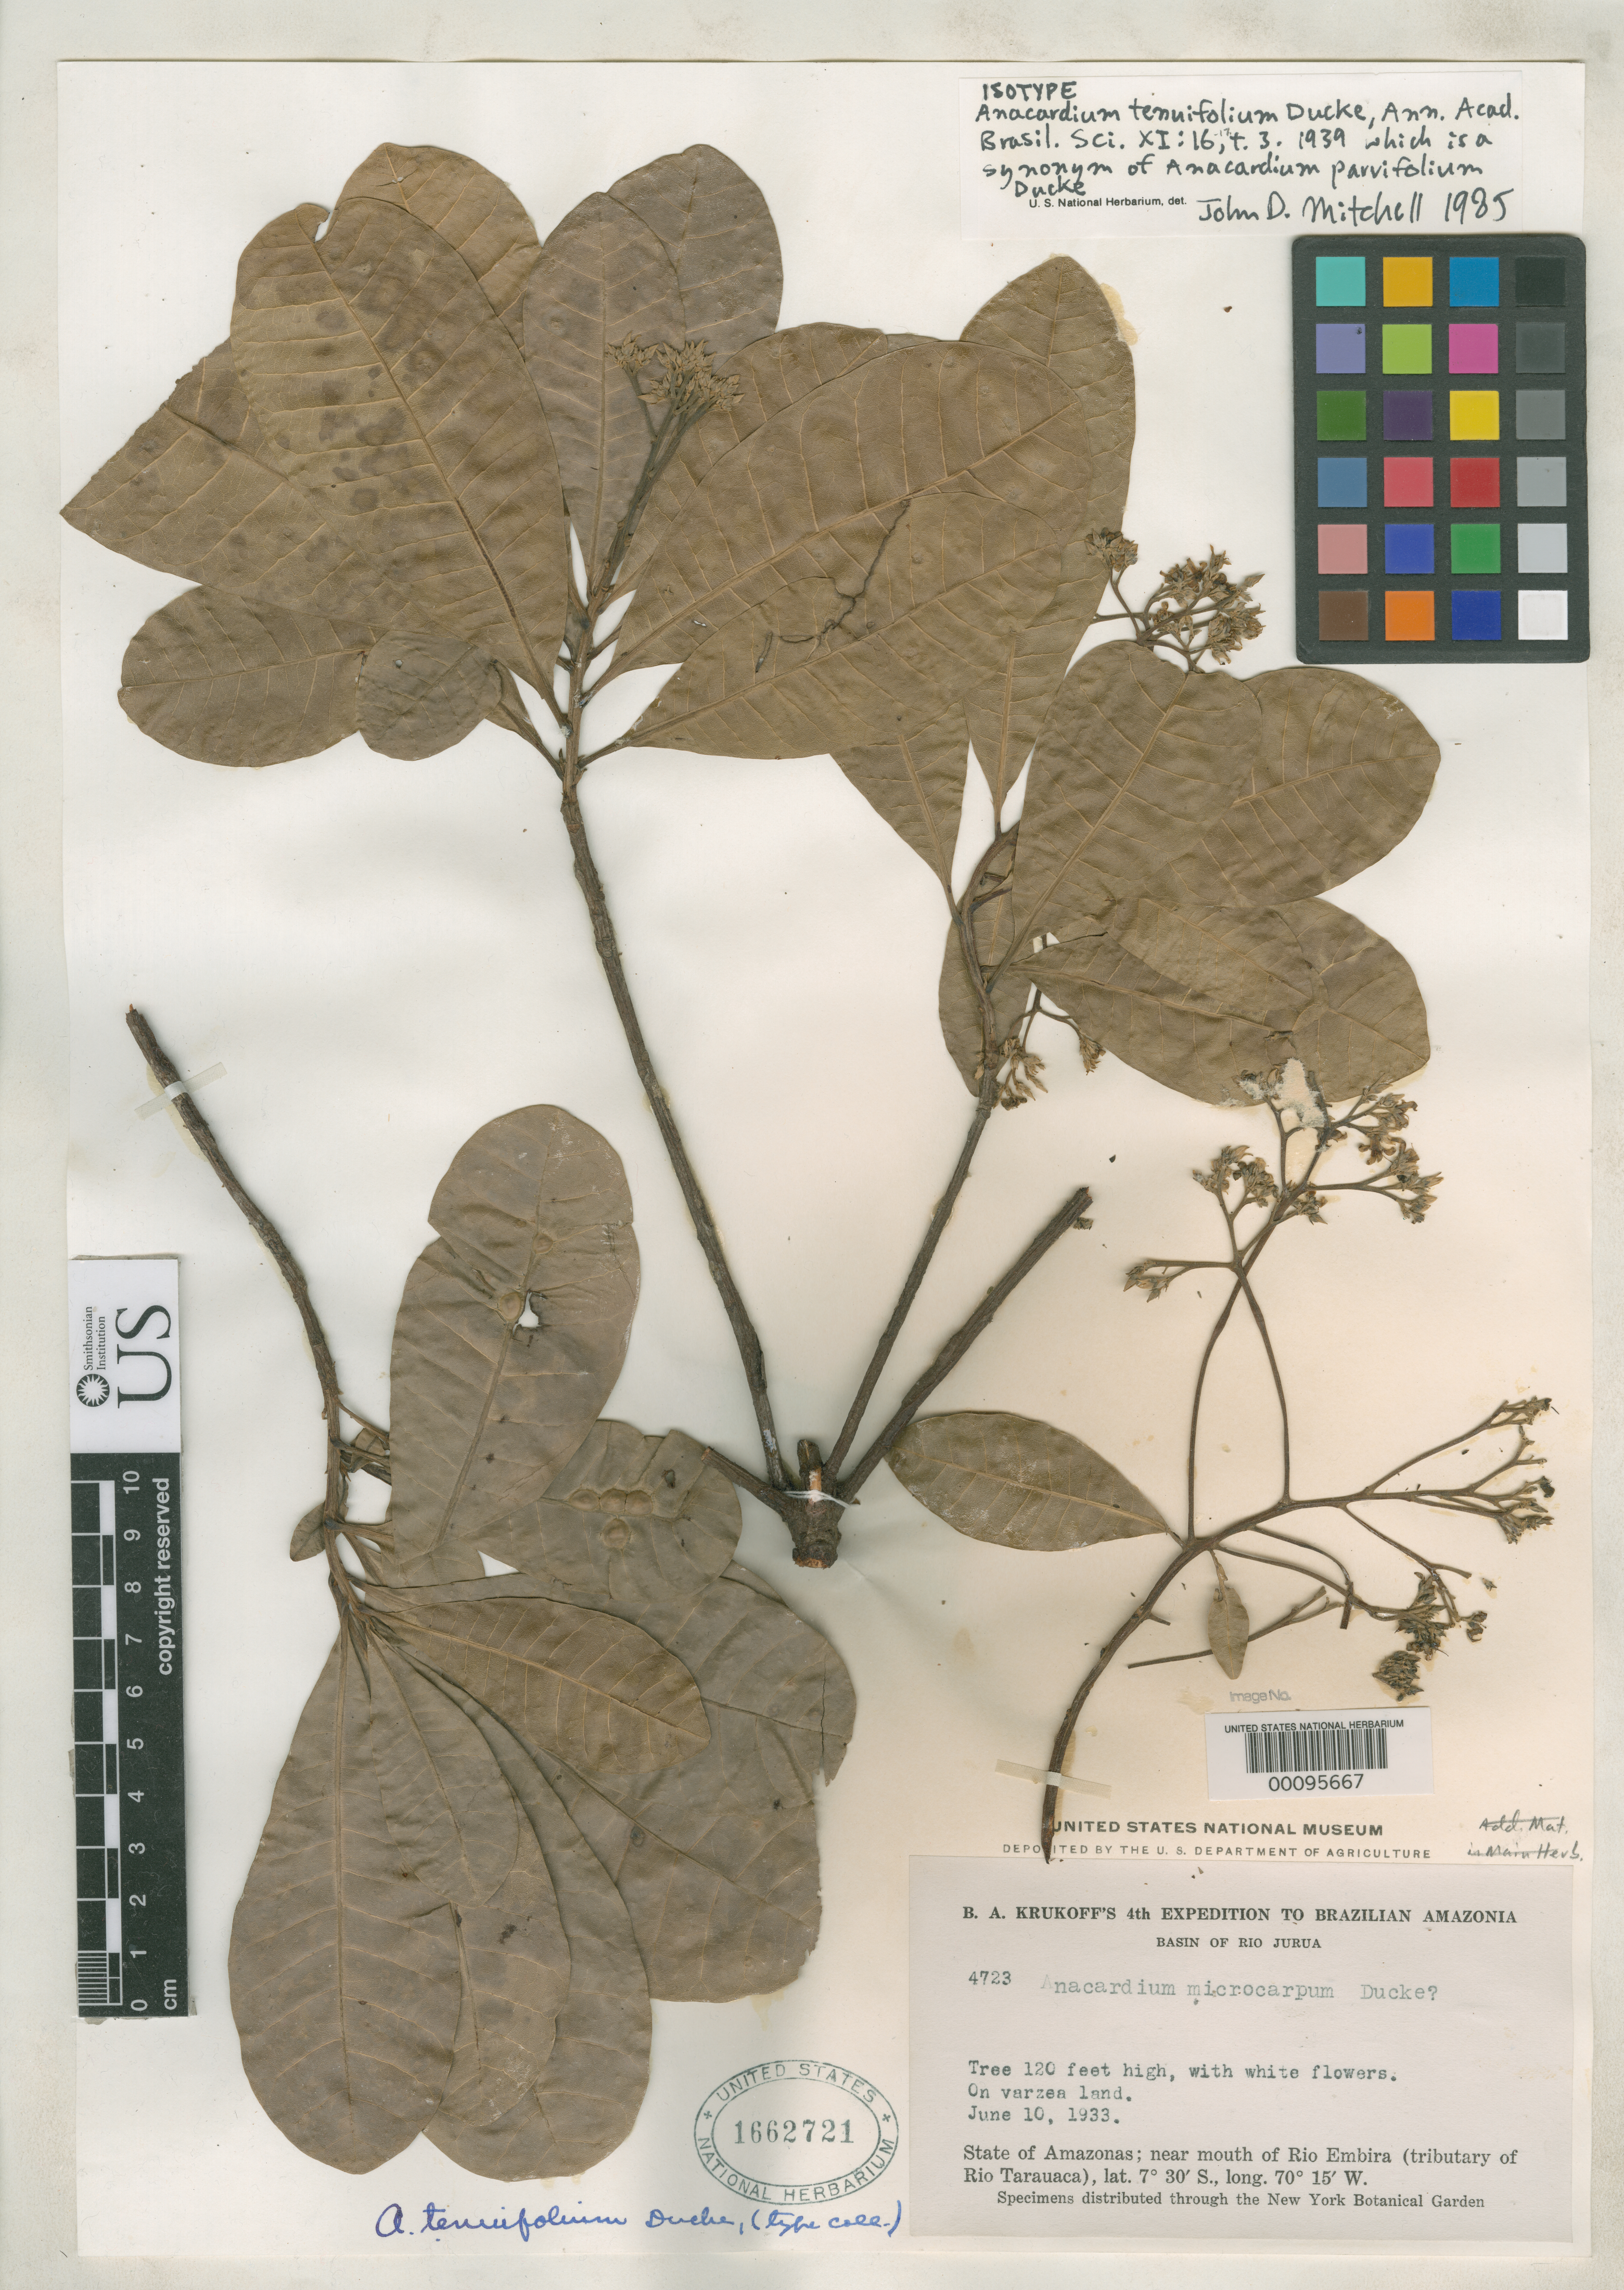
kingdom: Plantae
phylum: Tracheophyta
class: Magnoliopsida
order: Sapindales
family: Anacardiaceae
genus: Anacardium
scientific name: Anacardium tenuifolium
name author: Ducke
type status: Type Collection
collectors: B. A. Krukoff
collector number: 4723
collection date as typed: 10 Jun 1933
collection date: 1933-06-10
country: Brazil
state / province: Amazonas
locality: Near mouth of Rio Embira, tributary of Rio Tarauaca.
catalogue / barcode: US 1662721